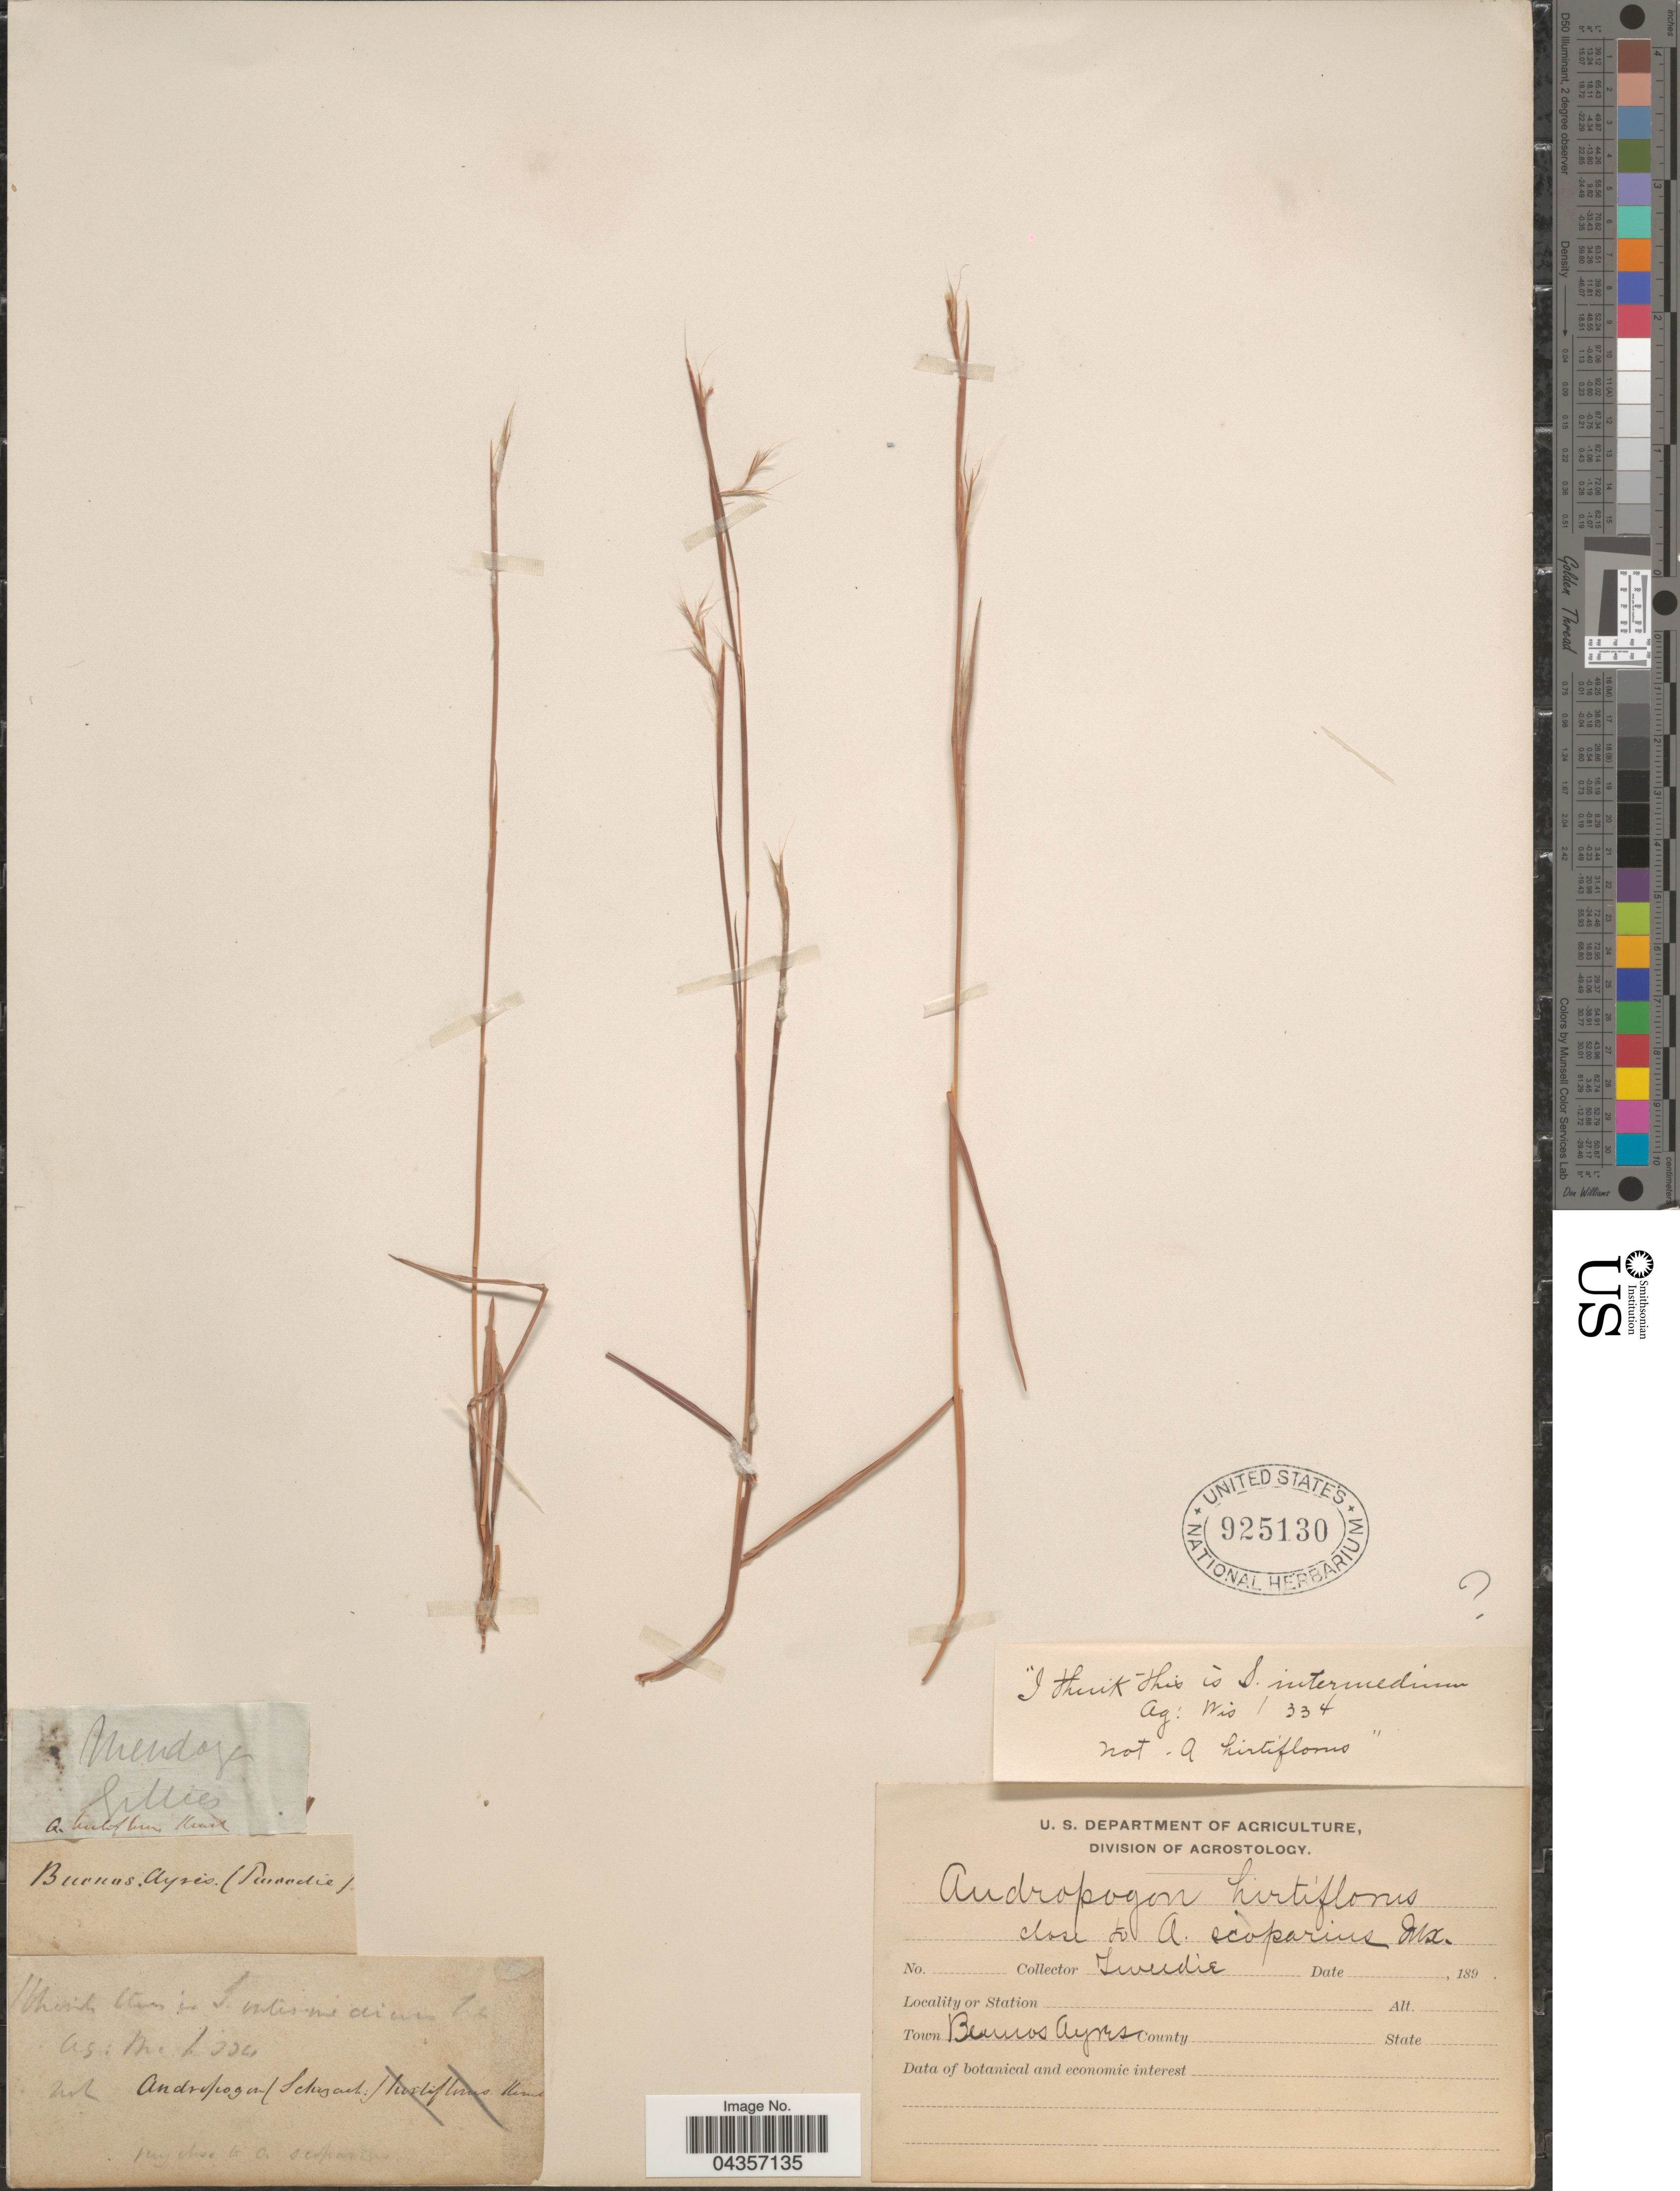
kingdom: Plantae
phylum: Tracheophyta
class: Liliopsida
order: Poales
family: Poaceae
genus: Schizachyrium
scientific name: Schizachyrium spicatum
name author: (Spreng.) Wipff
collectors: -- Tweedie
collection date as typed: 189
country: Argentina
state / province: Buenos Aires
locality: Buenos Ayres.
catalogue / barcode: US 925130